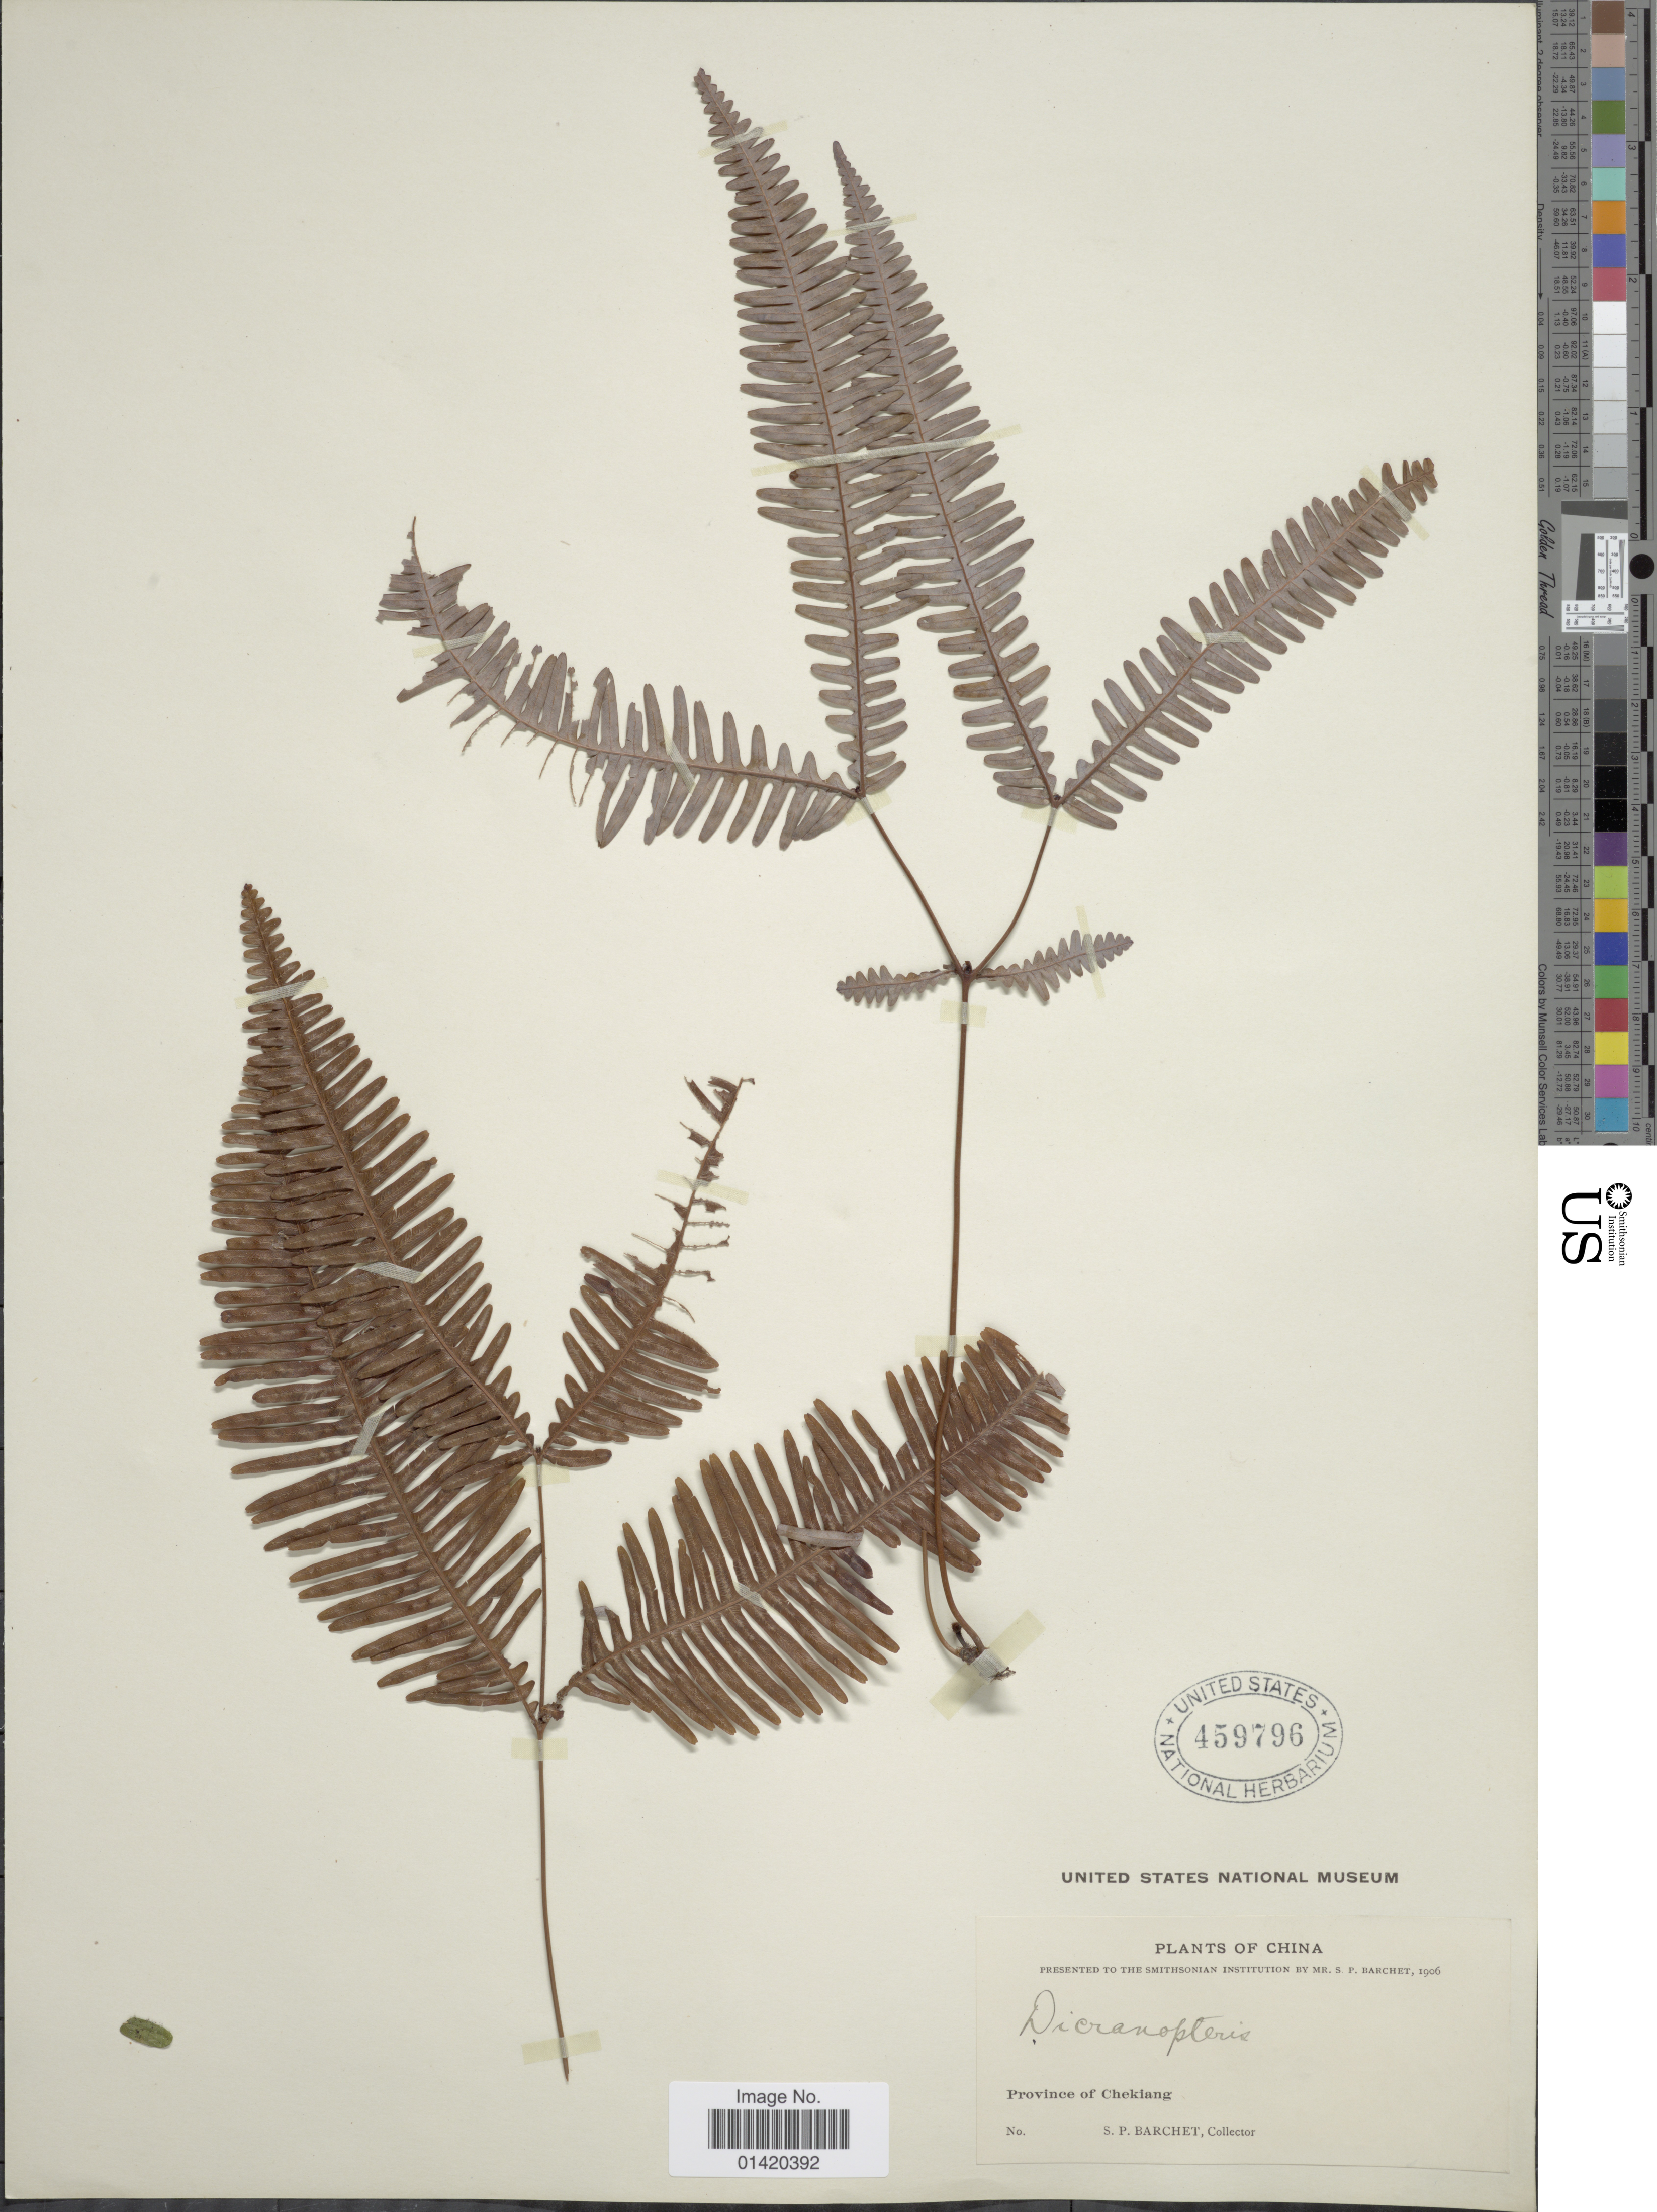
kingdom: Plantae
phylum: Tracheophyta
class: Polypodiopsida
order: Gleicheniales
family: Gleicheniaceae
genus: Dicranopteris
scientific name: Dicranopteris linearis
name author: (Burm. f.) Underw.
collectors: S. P. Barchet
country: China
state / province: Zhejiang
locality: Province of Chekiang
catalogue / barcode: US 459796